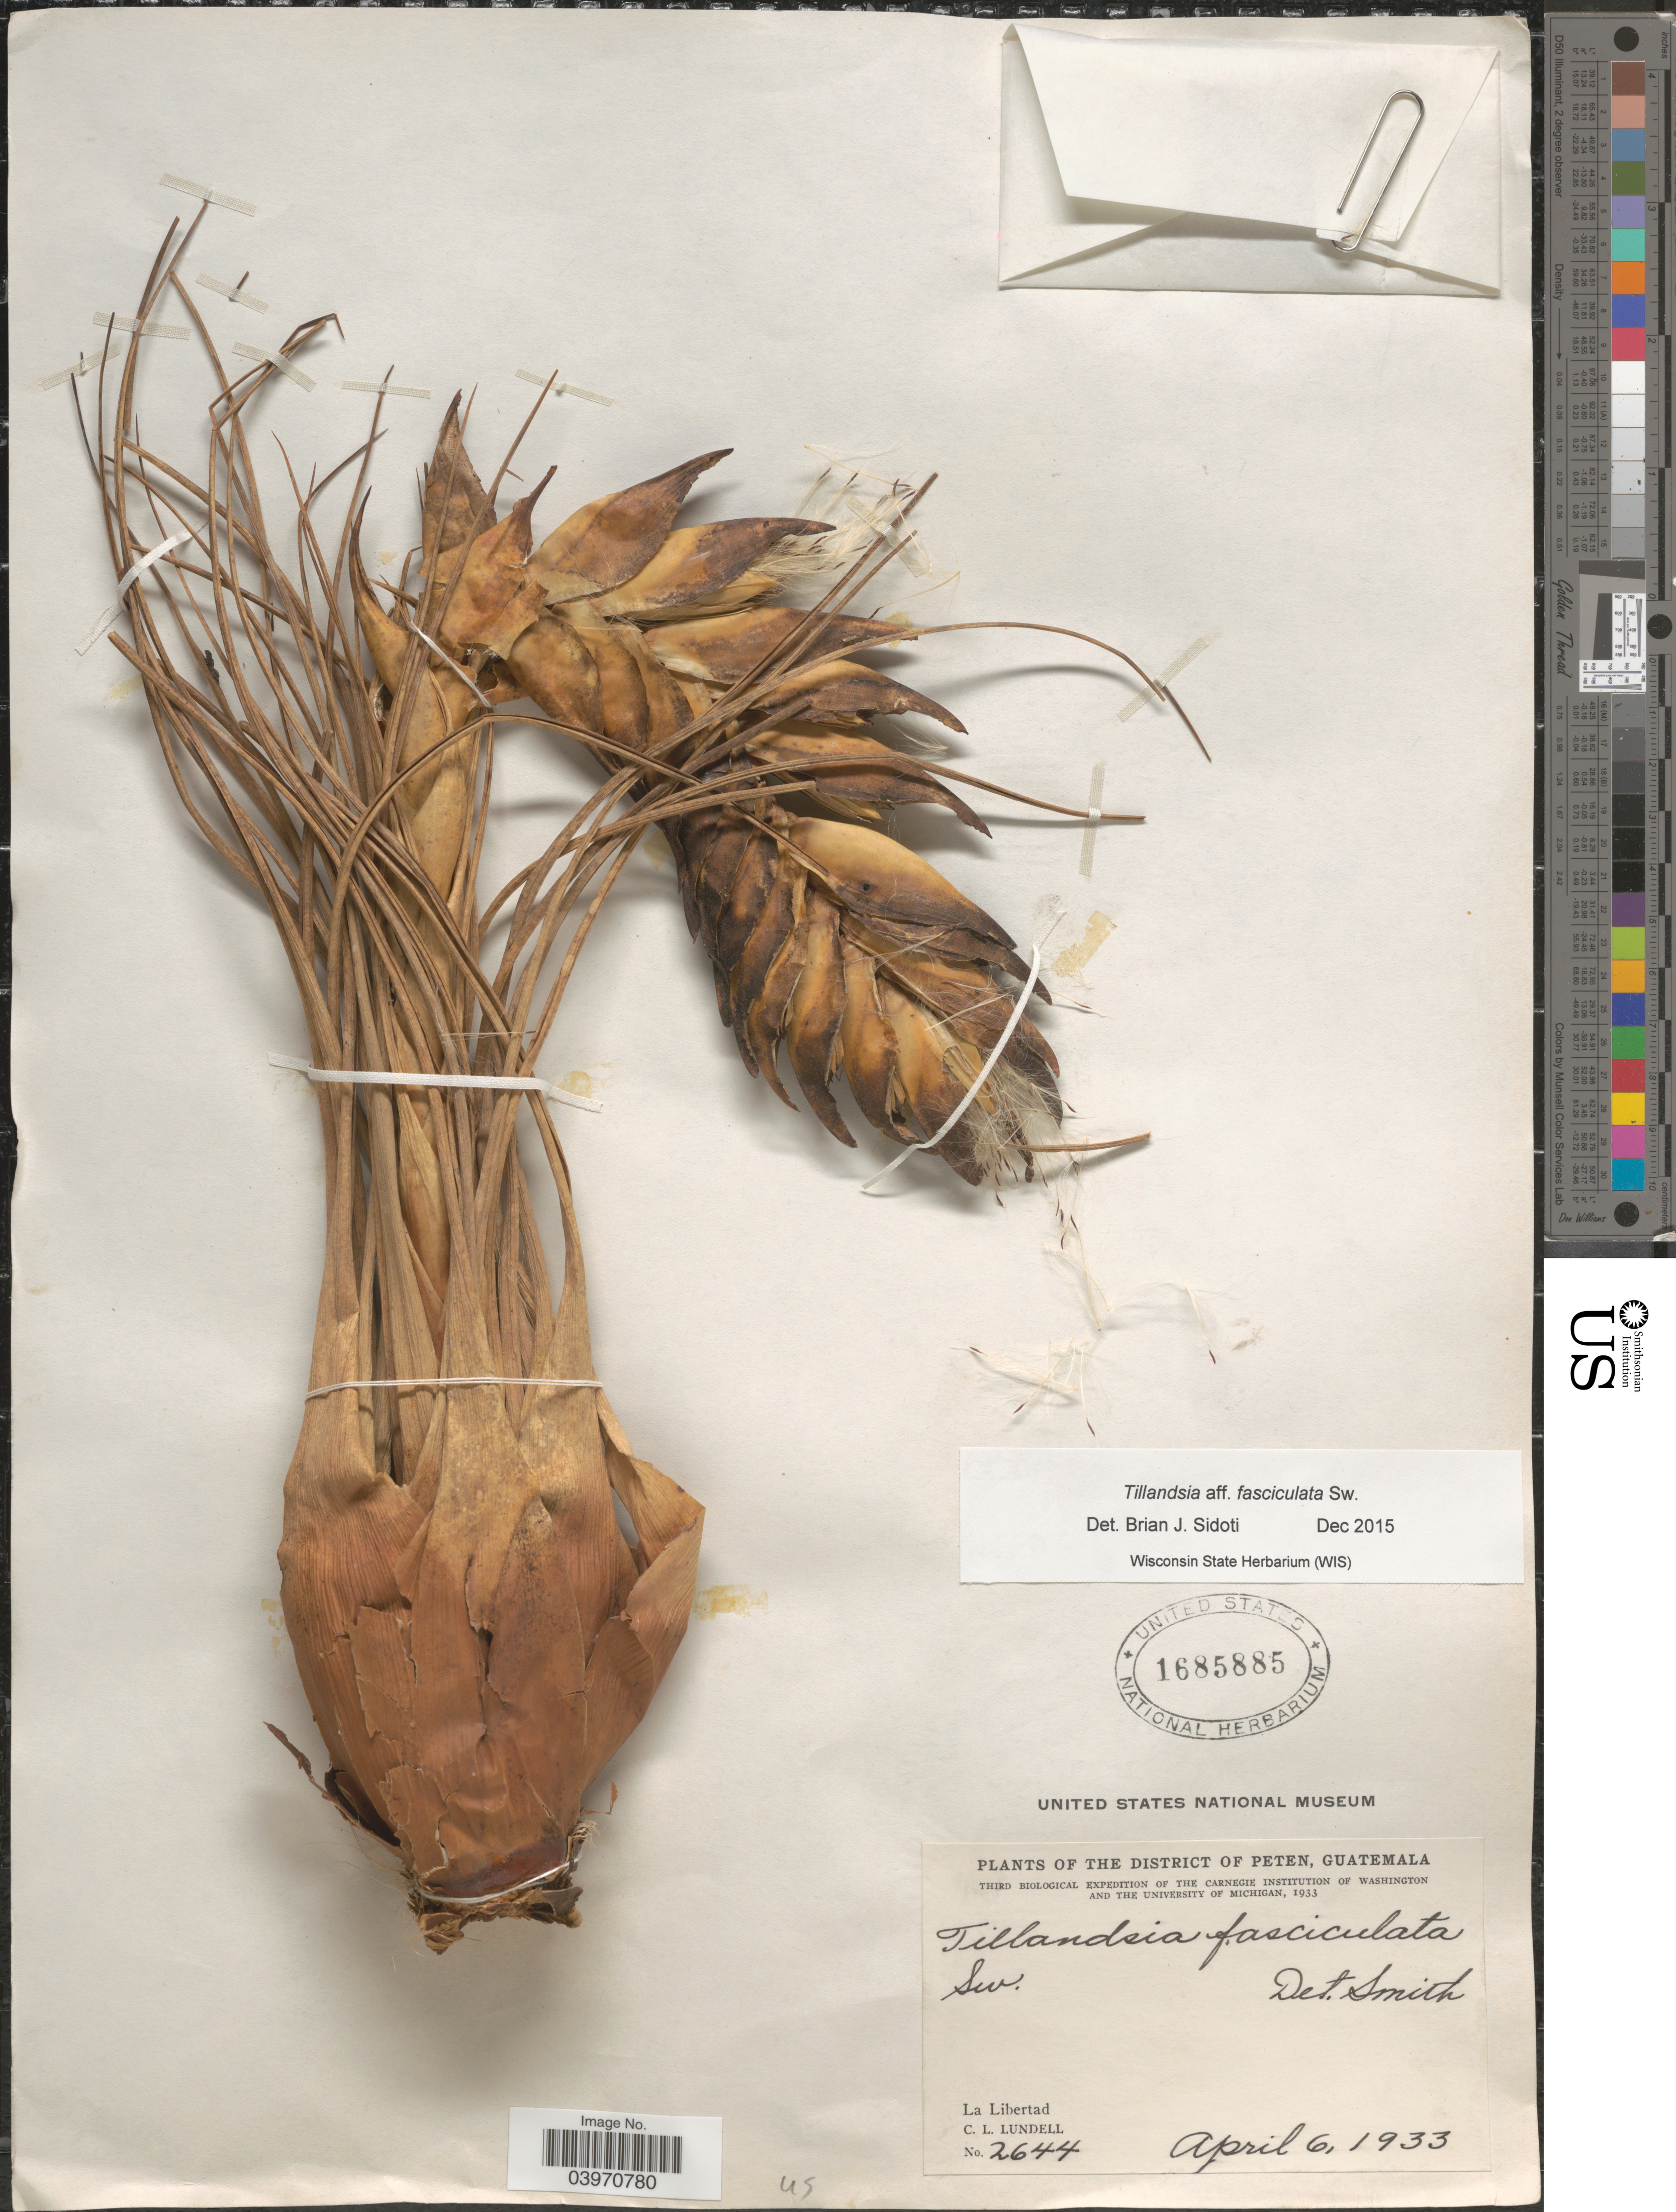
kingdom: Plantae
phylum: Tracheophyta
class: Liliopsida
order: Poales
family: Bromeliaceae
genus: Tillandsia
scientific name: Tillandsia fasciculata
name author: Sw.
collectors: C. L. Lundell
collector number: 2644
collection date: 1933-04-06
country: Guatemala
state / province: El Peten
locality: The District of Peten. La Libertad.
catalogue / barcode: US 1685885